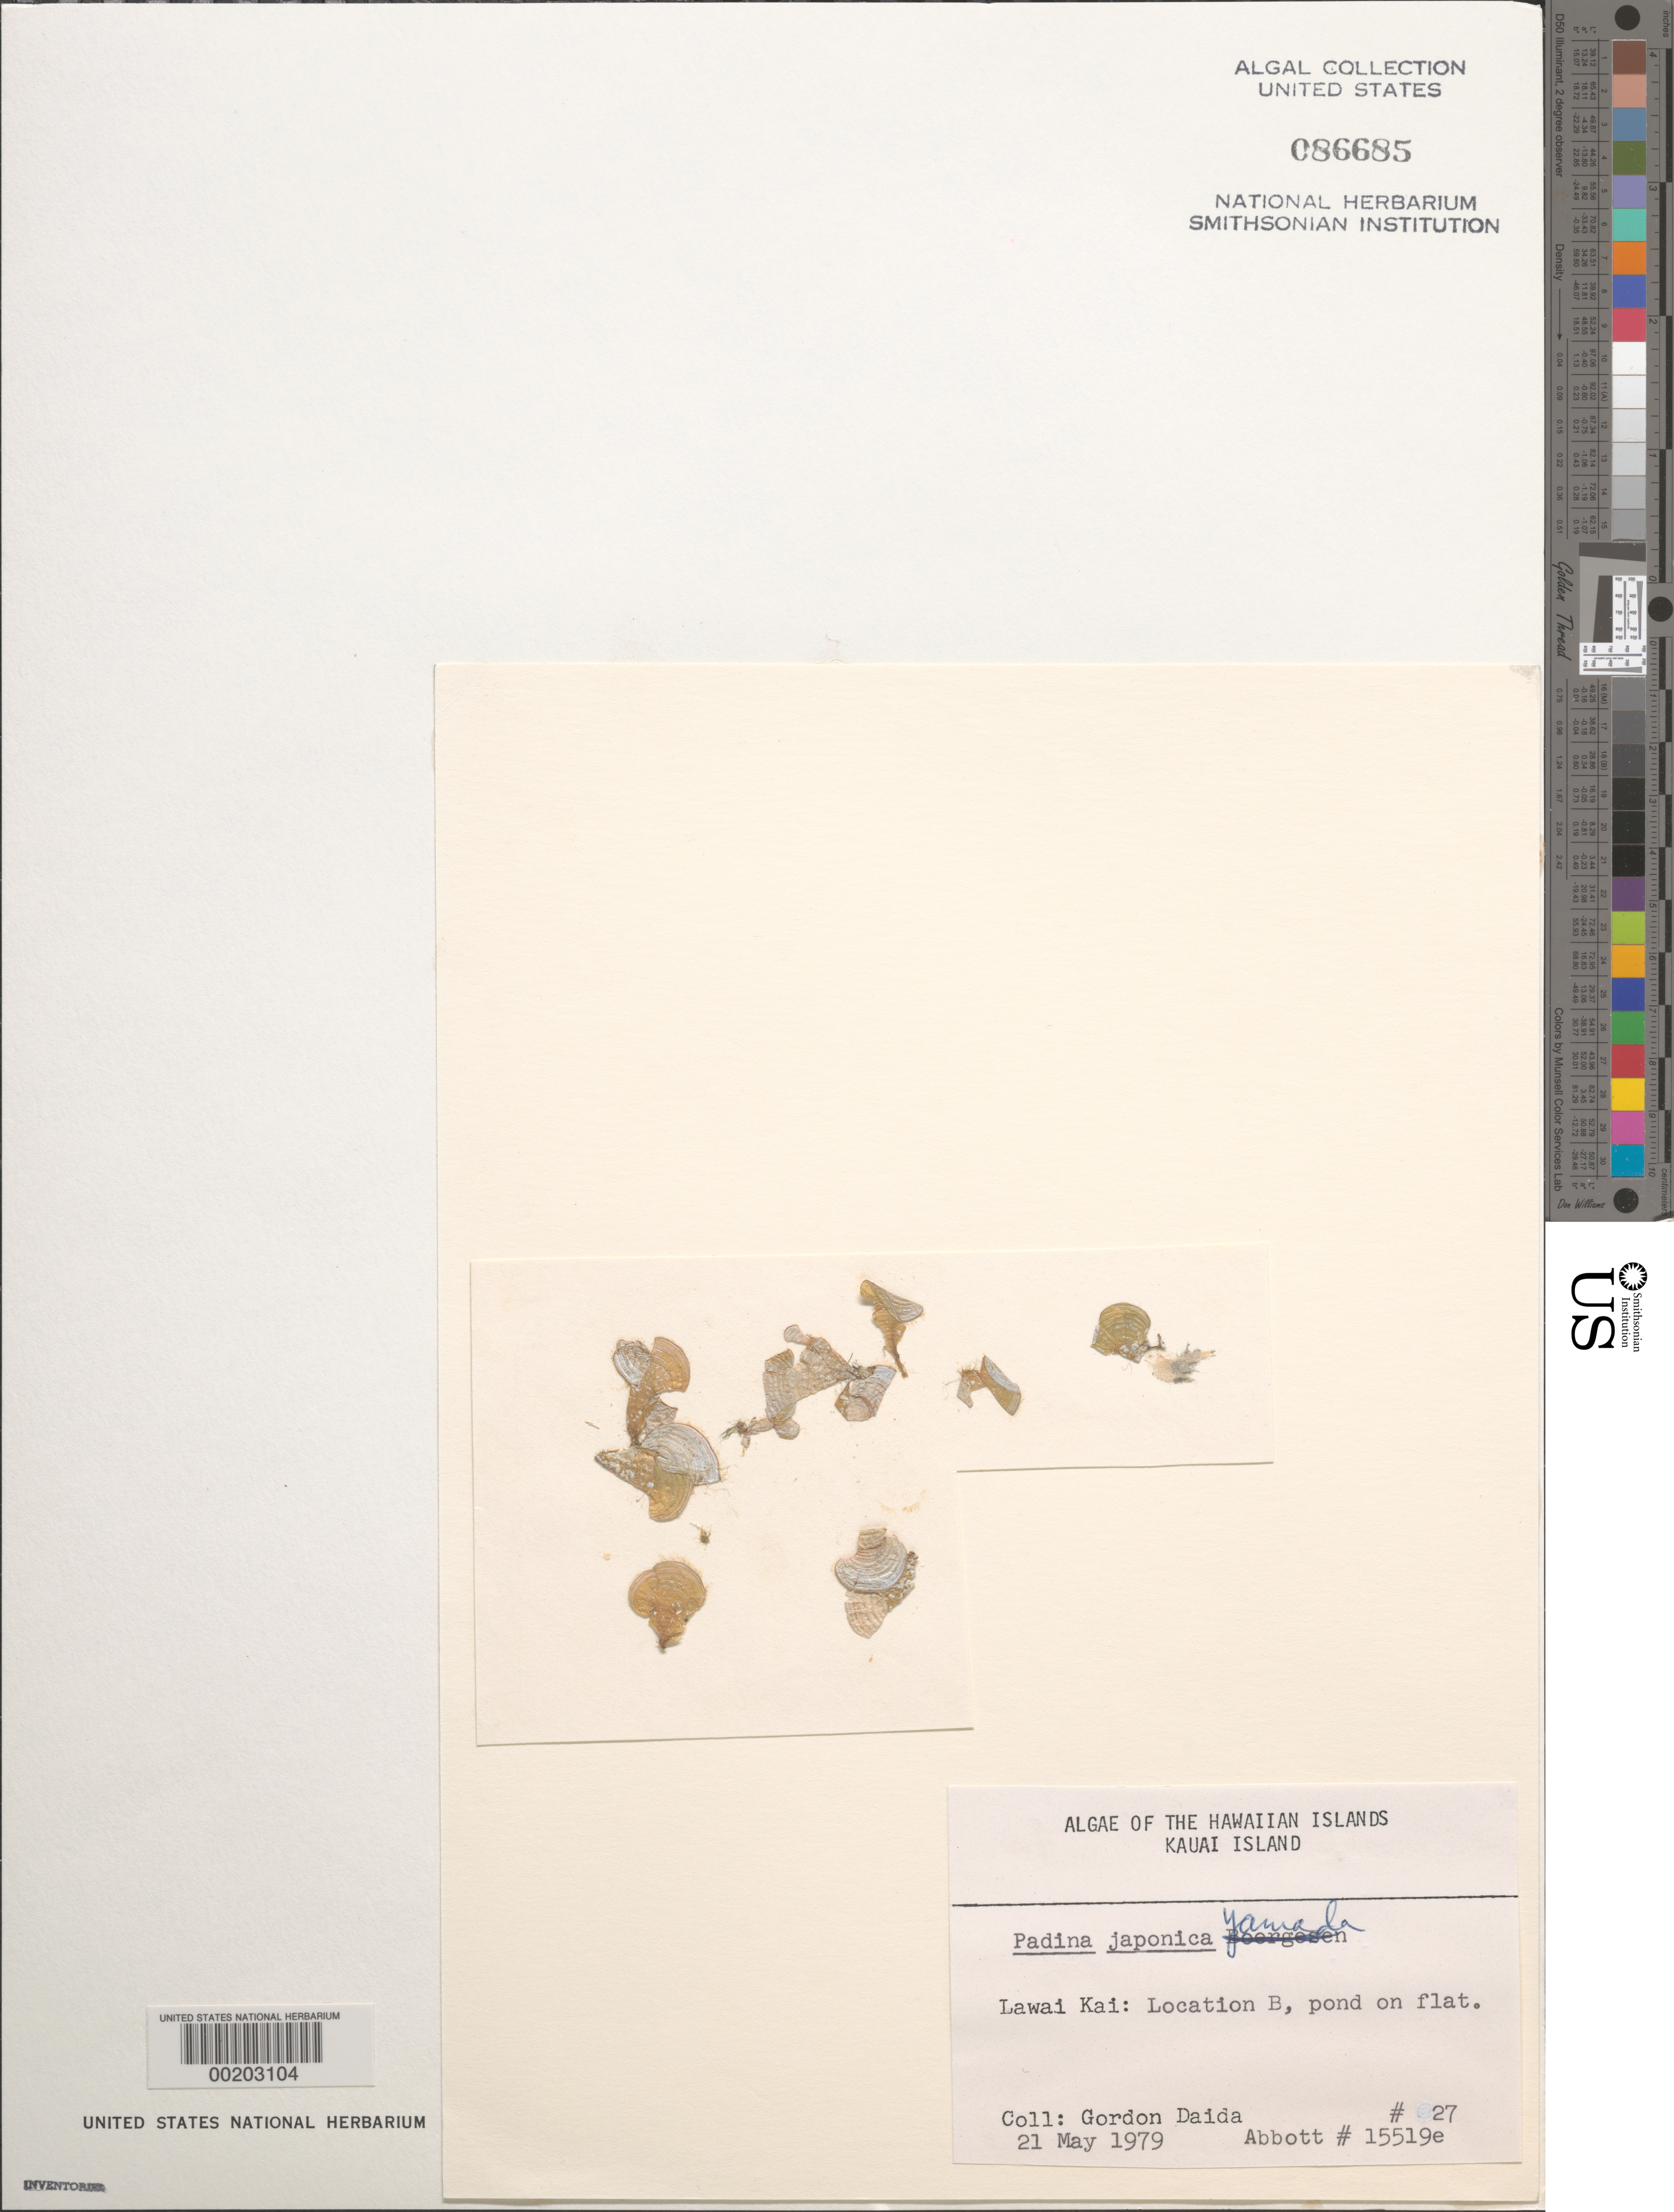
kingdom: Chromista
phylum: Ochrophyta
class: Phaeophyceae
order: Dictyotales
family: Dictyotaceae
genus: Padina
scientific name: Padina japonica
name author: Yamada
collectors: G. Daida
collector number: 27 & IAA 15519E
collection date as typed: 21 May 1979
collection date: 1979-05-21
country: United States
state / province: Hawaii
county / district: Kauai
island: Kaua'i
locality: Lawai Kai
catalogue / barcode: US 86685